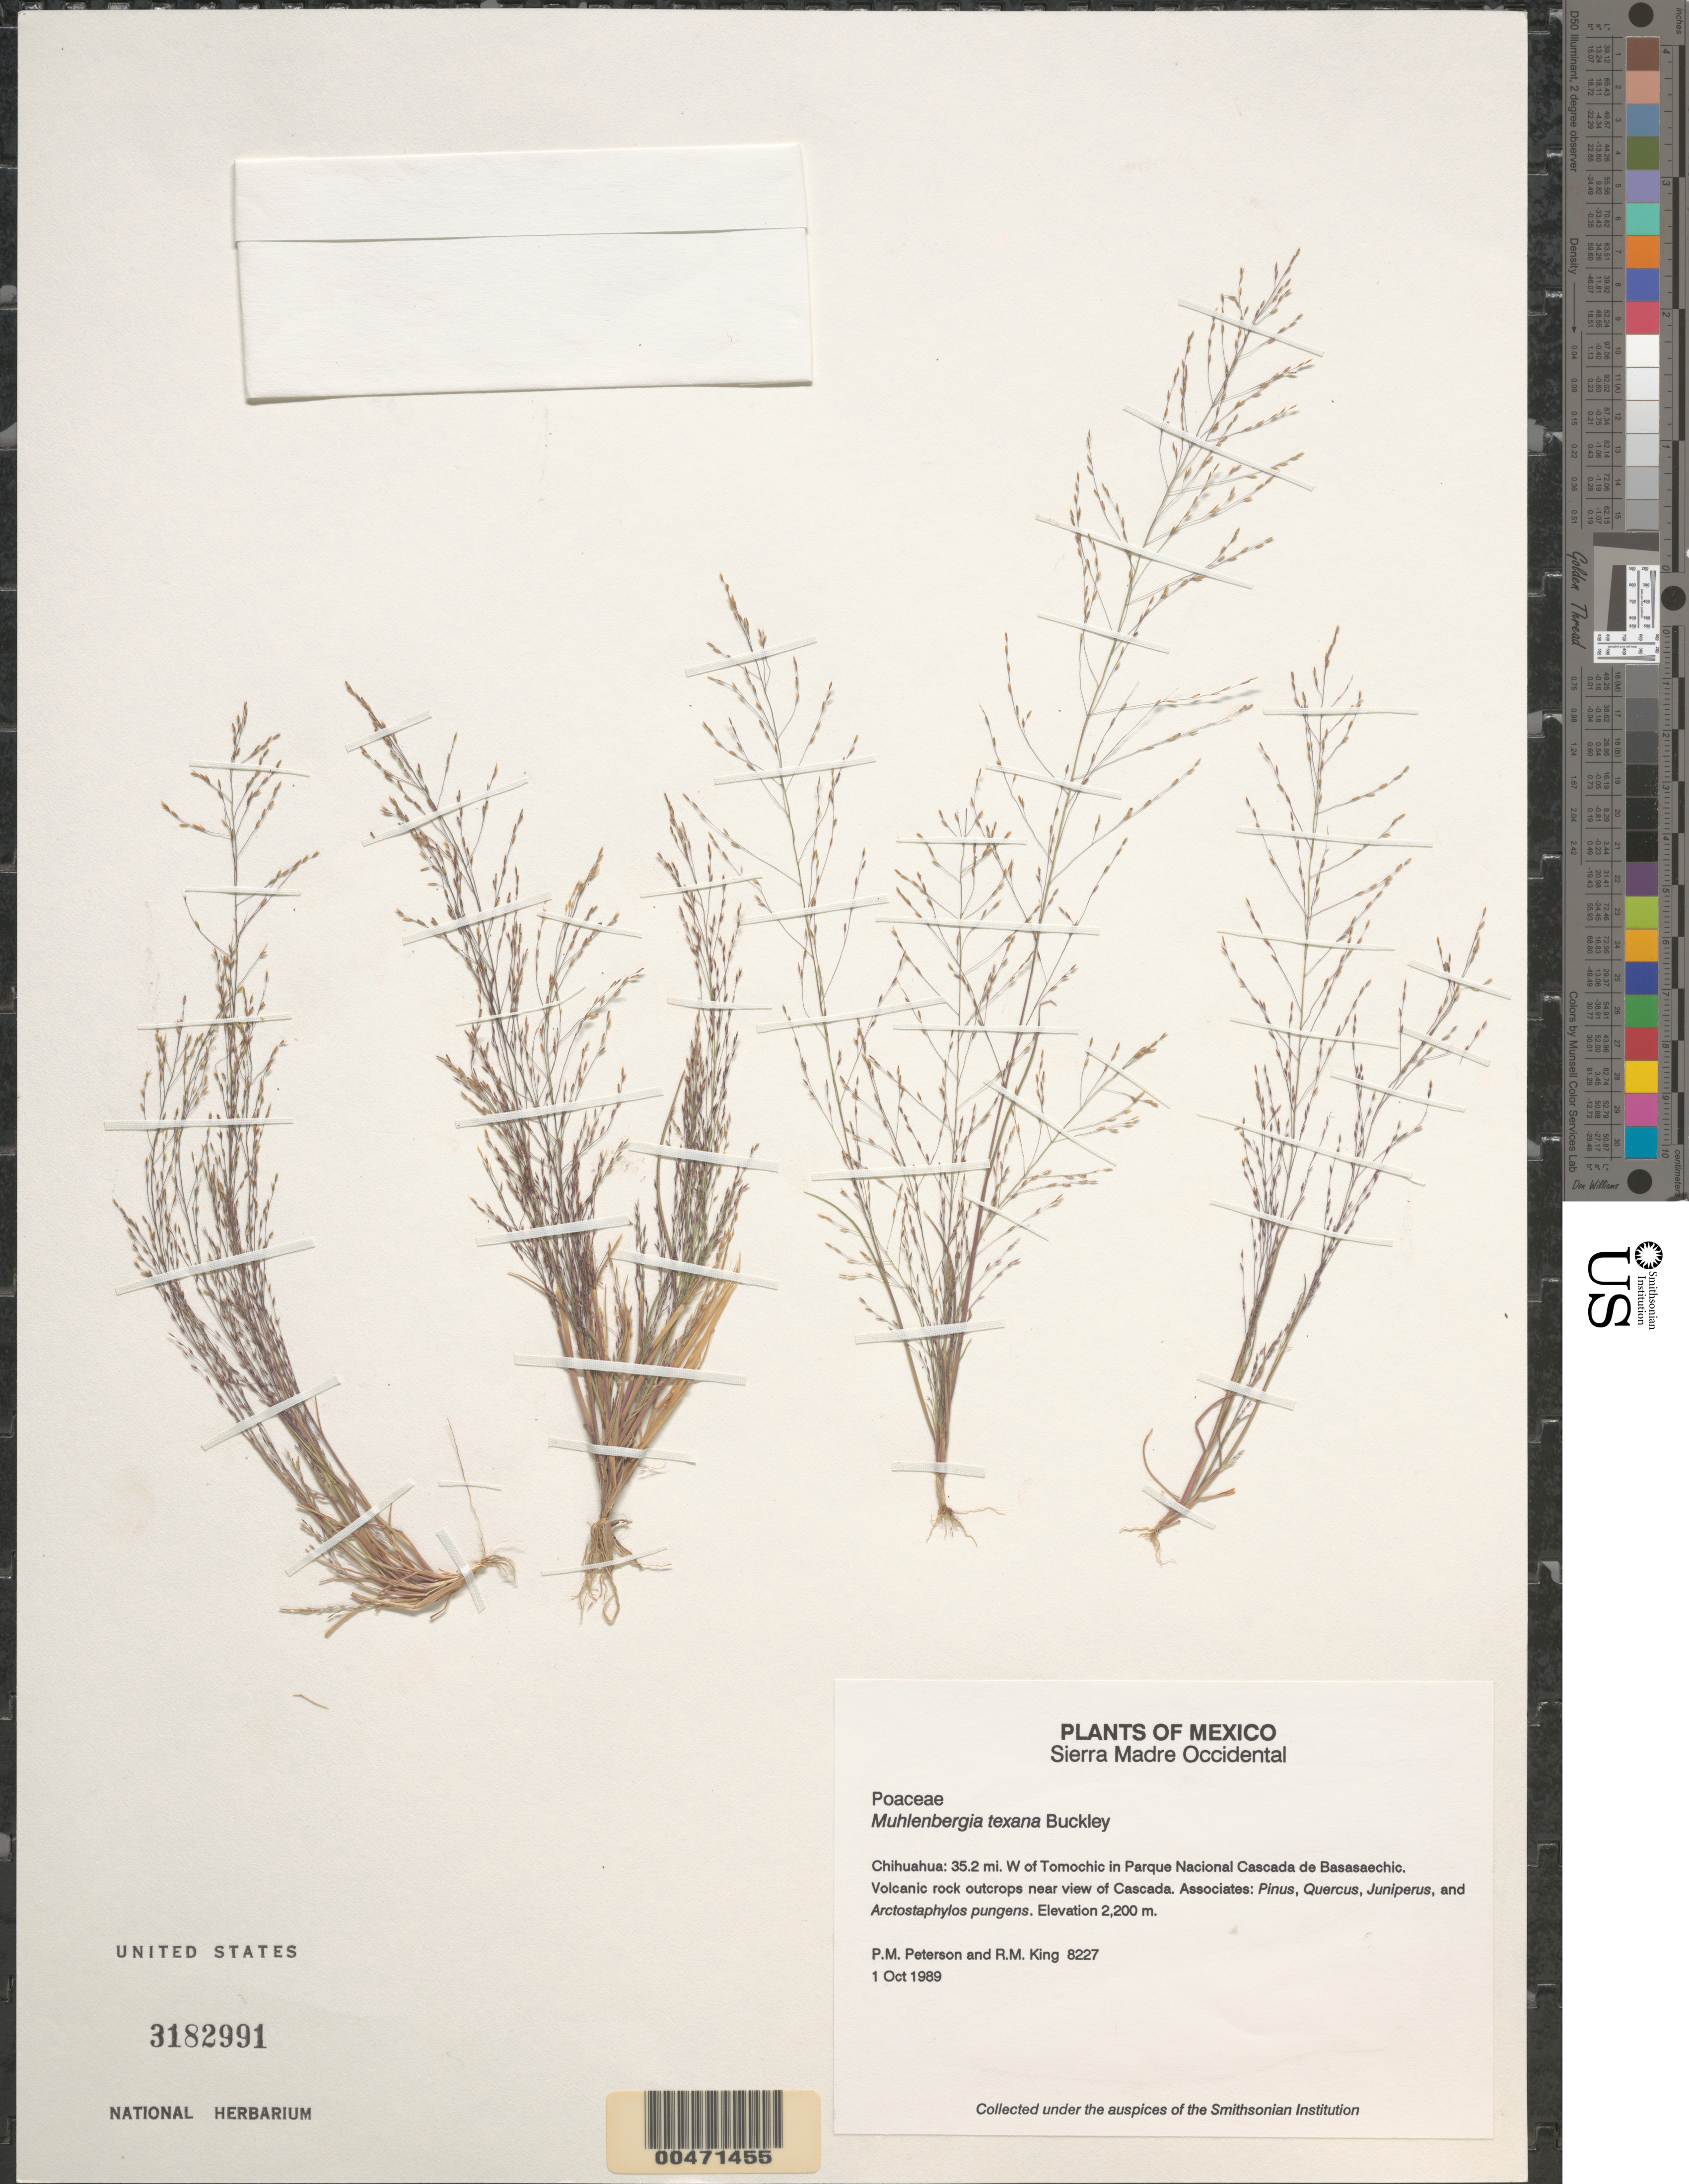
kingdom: Plantae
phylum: Tracheophyta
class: Liliopsida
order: Poales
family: Poaceae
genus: Muhlenbergia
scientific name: Muhlenbergia texana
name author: Buckley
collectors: P. M. Peterson & R. M. King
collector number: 08227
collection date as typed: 01 Oct 1989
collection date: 1989-10-01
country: Mexico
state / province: Chihuahua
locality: Sierra Madre Occidental, 35.2 mi. W of Tomochic in Parque Nacional Cascada de Basasaechic.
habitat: Volcanic rock outcrops near view of Cascada. Associates: Pinus, Quercus, Juniperus, and Arctostaphylos pungens.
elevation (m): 2200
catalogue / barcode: US 3182991